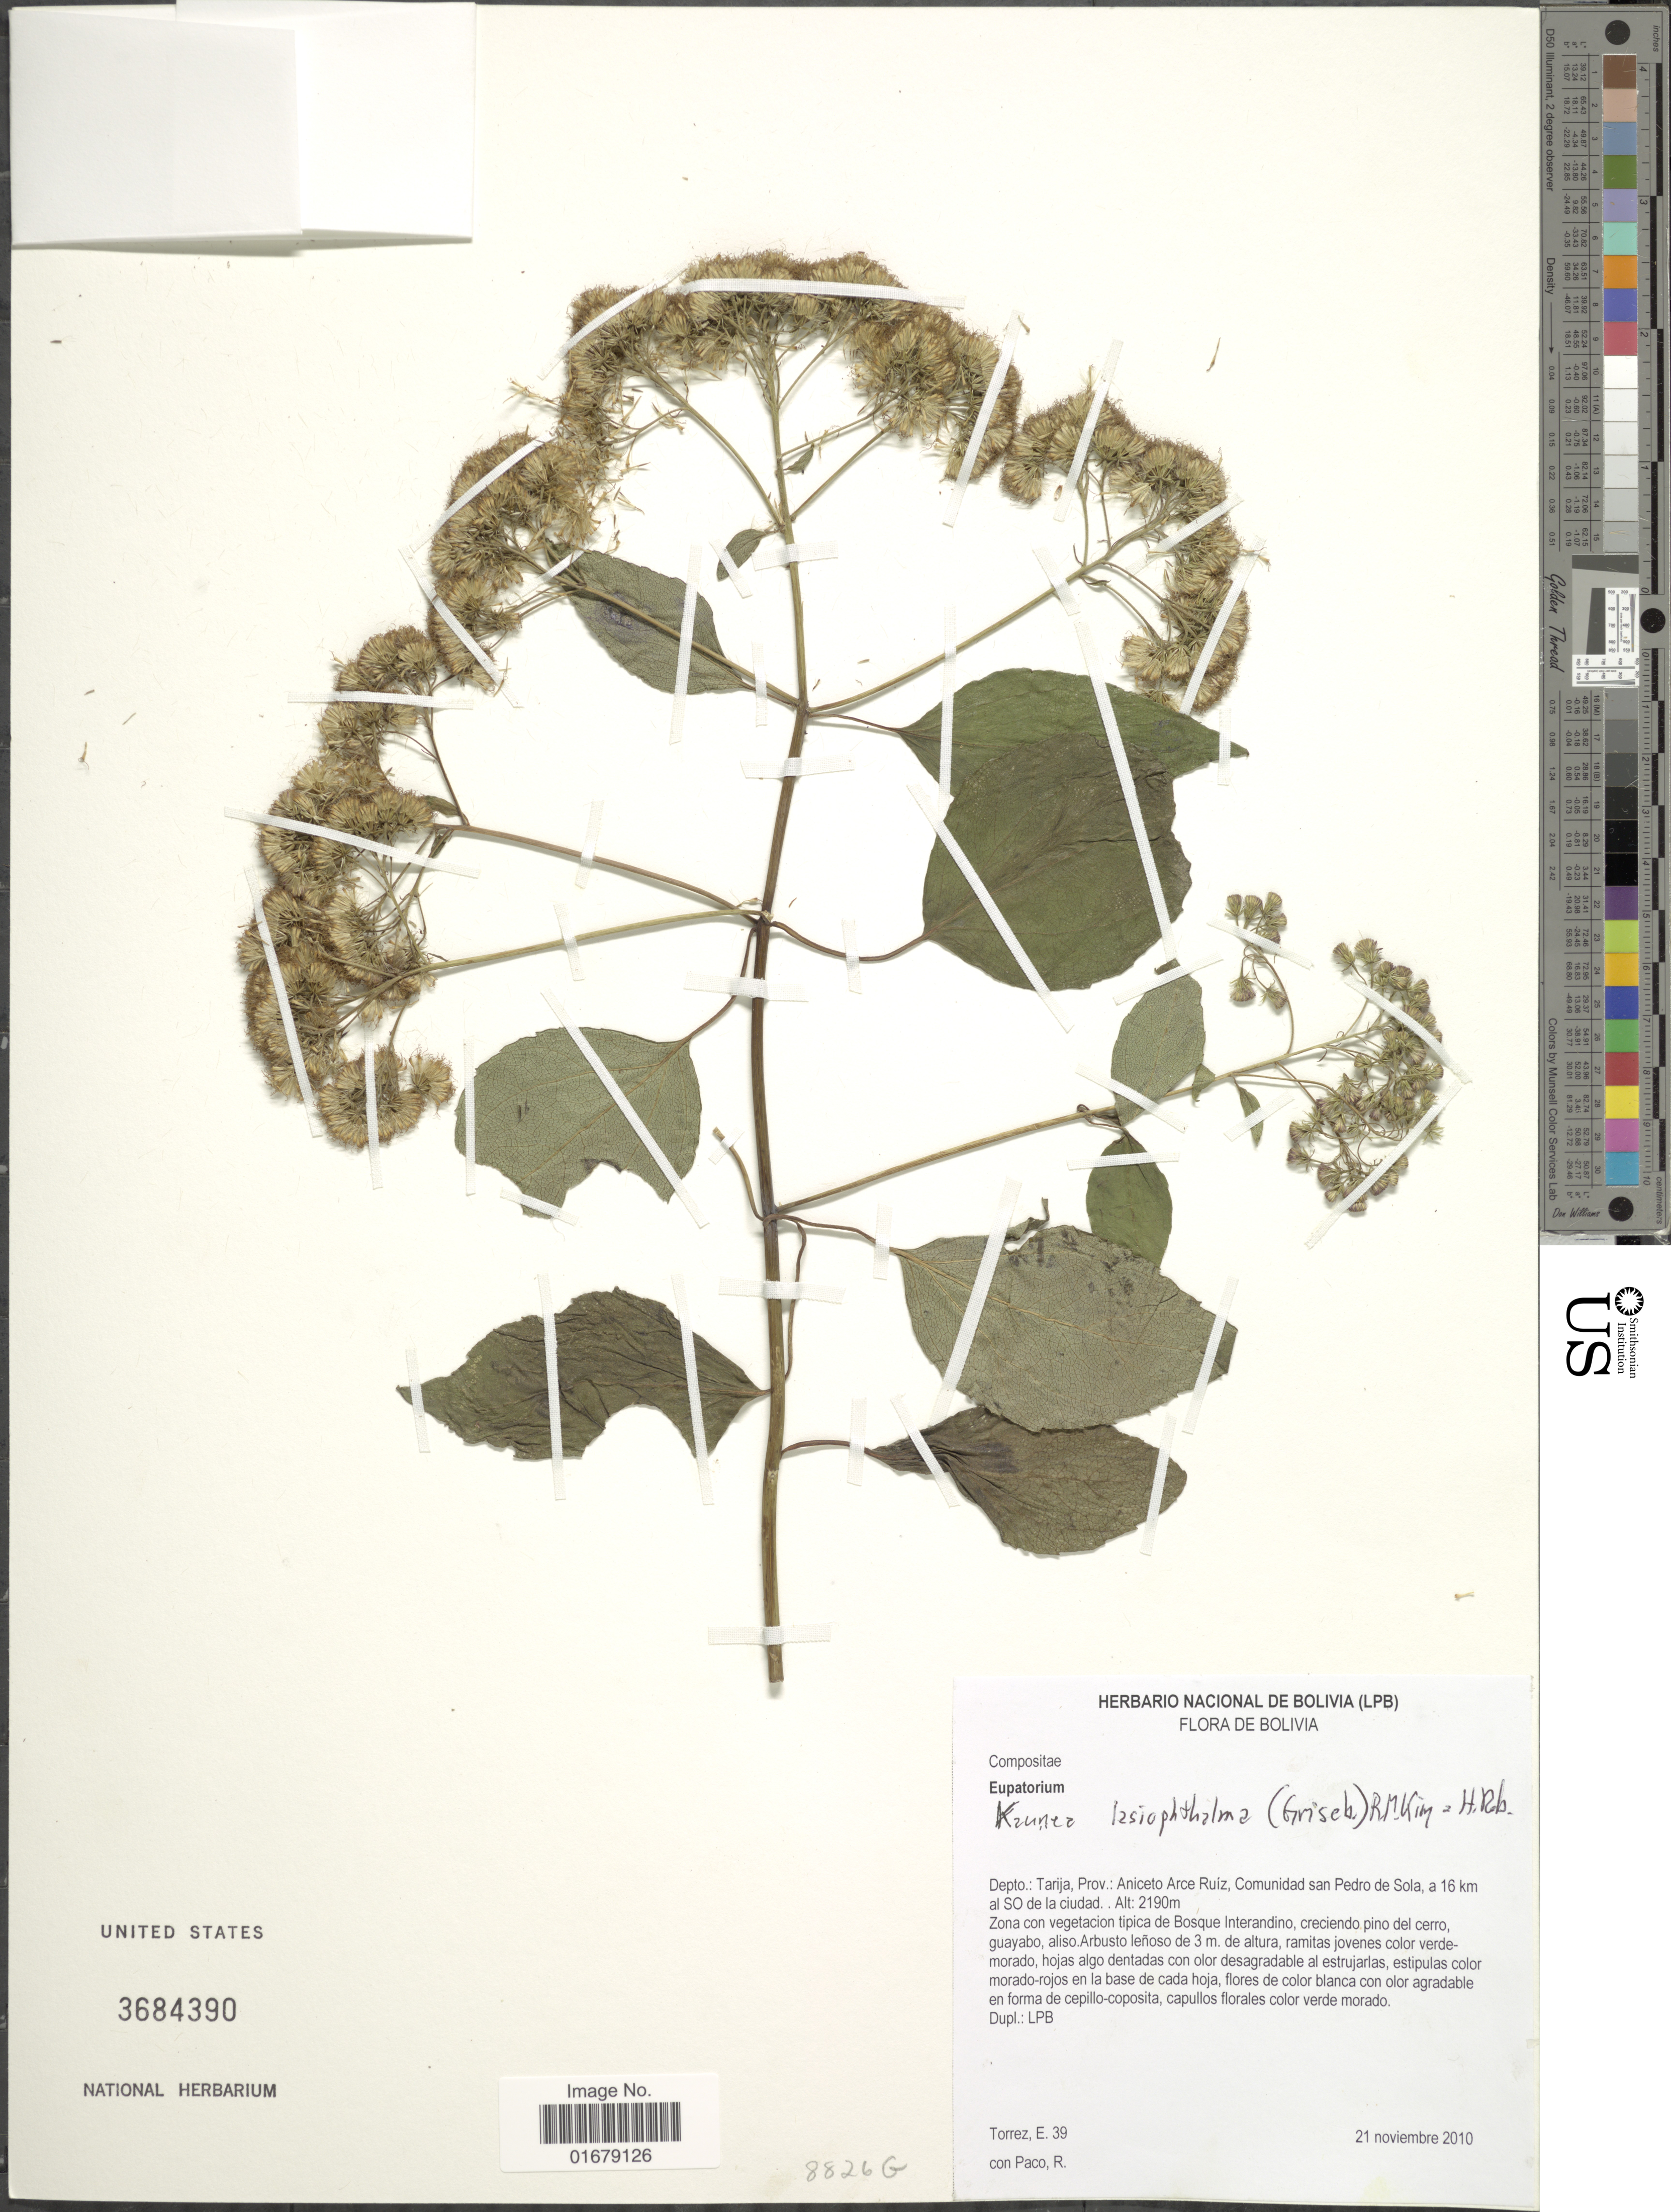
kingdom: Plantae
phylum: Tracheophyta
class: Magnoliopsida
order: Asterales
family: Asteraceae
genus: Kaunia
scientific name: Kaunia lasiophthalma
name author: (Hieron.) R.M. King & H. Rob.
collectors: E. Torrez & R. Paco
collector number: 39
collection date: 2010-11-21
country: Bolivia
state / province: Tarija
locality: Bolivia. Depto.: Tarija, Prov.: Aniceto Arce Ruiz, Comunidad san Pedro de Sola, a 16 km al SO de la ciudad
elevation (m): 2190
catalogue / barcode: US 3684390